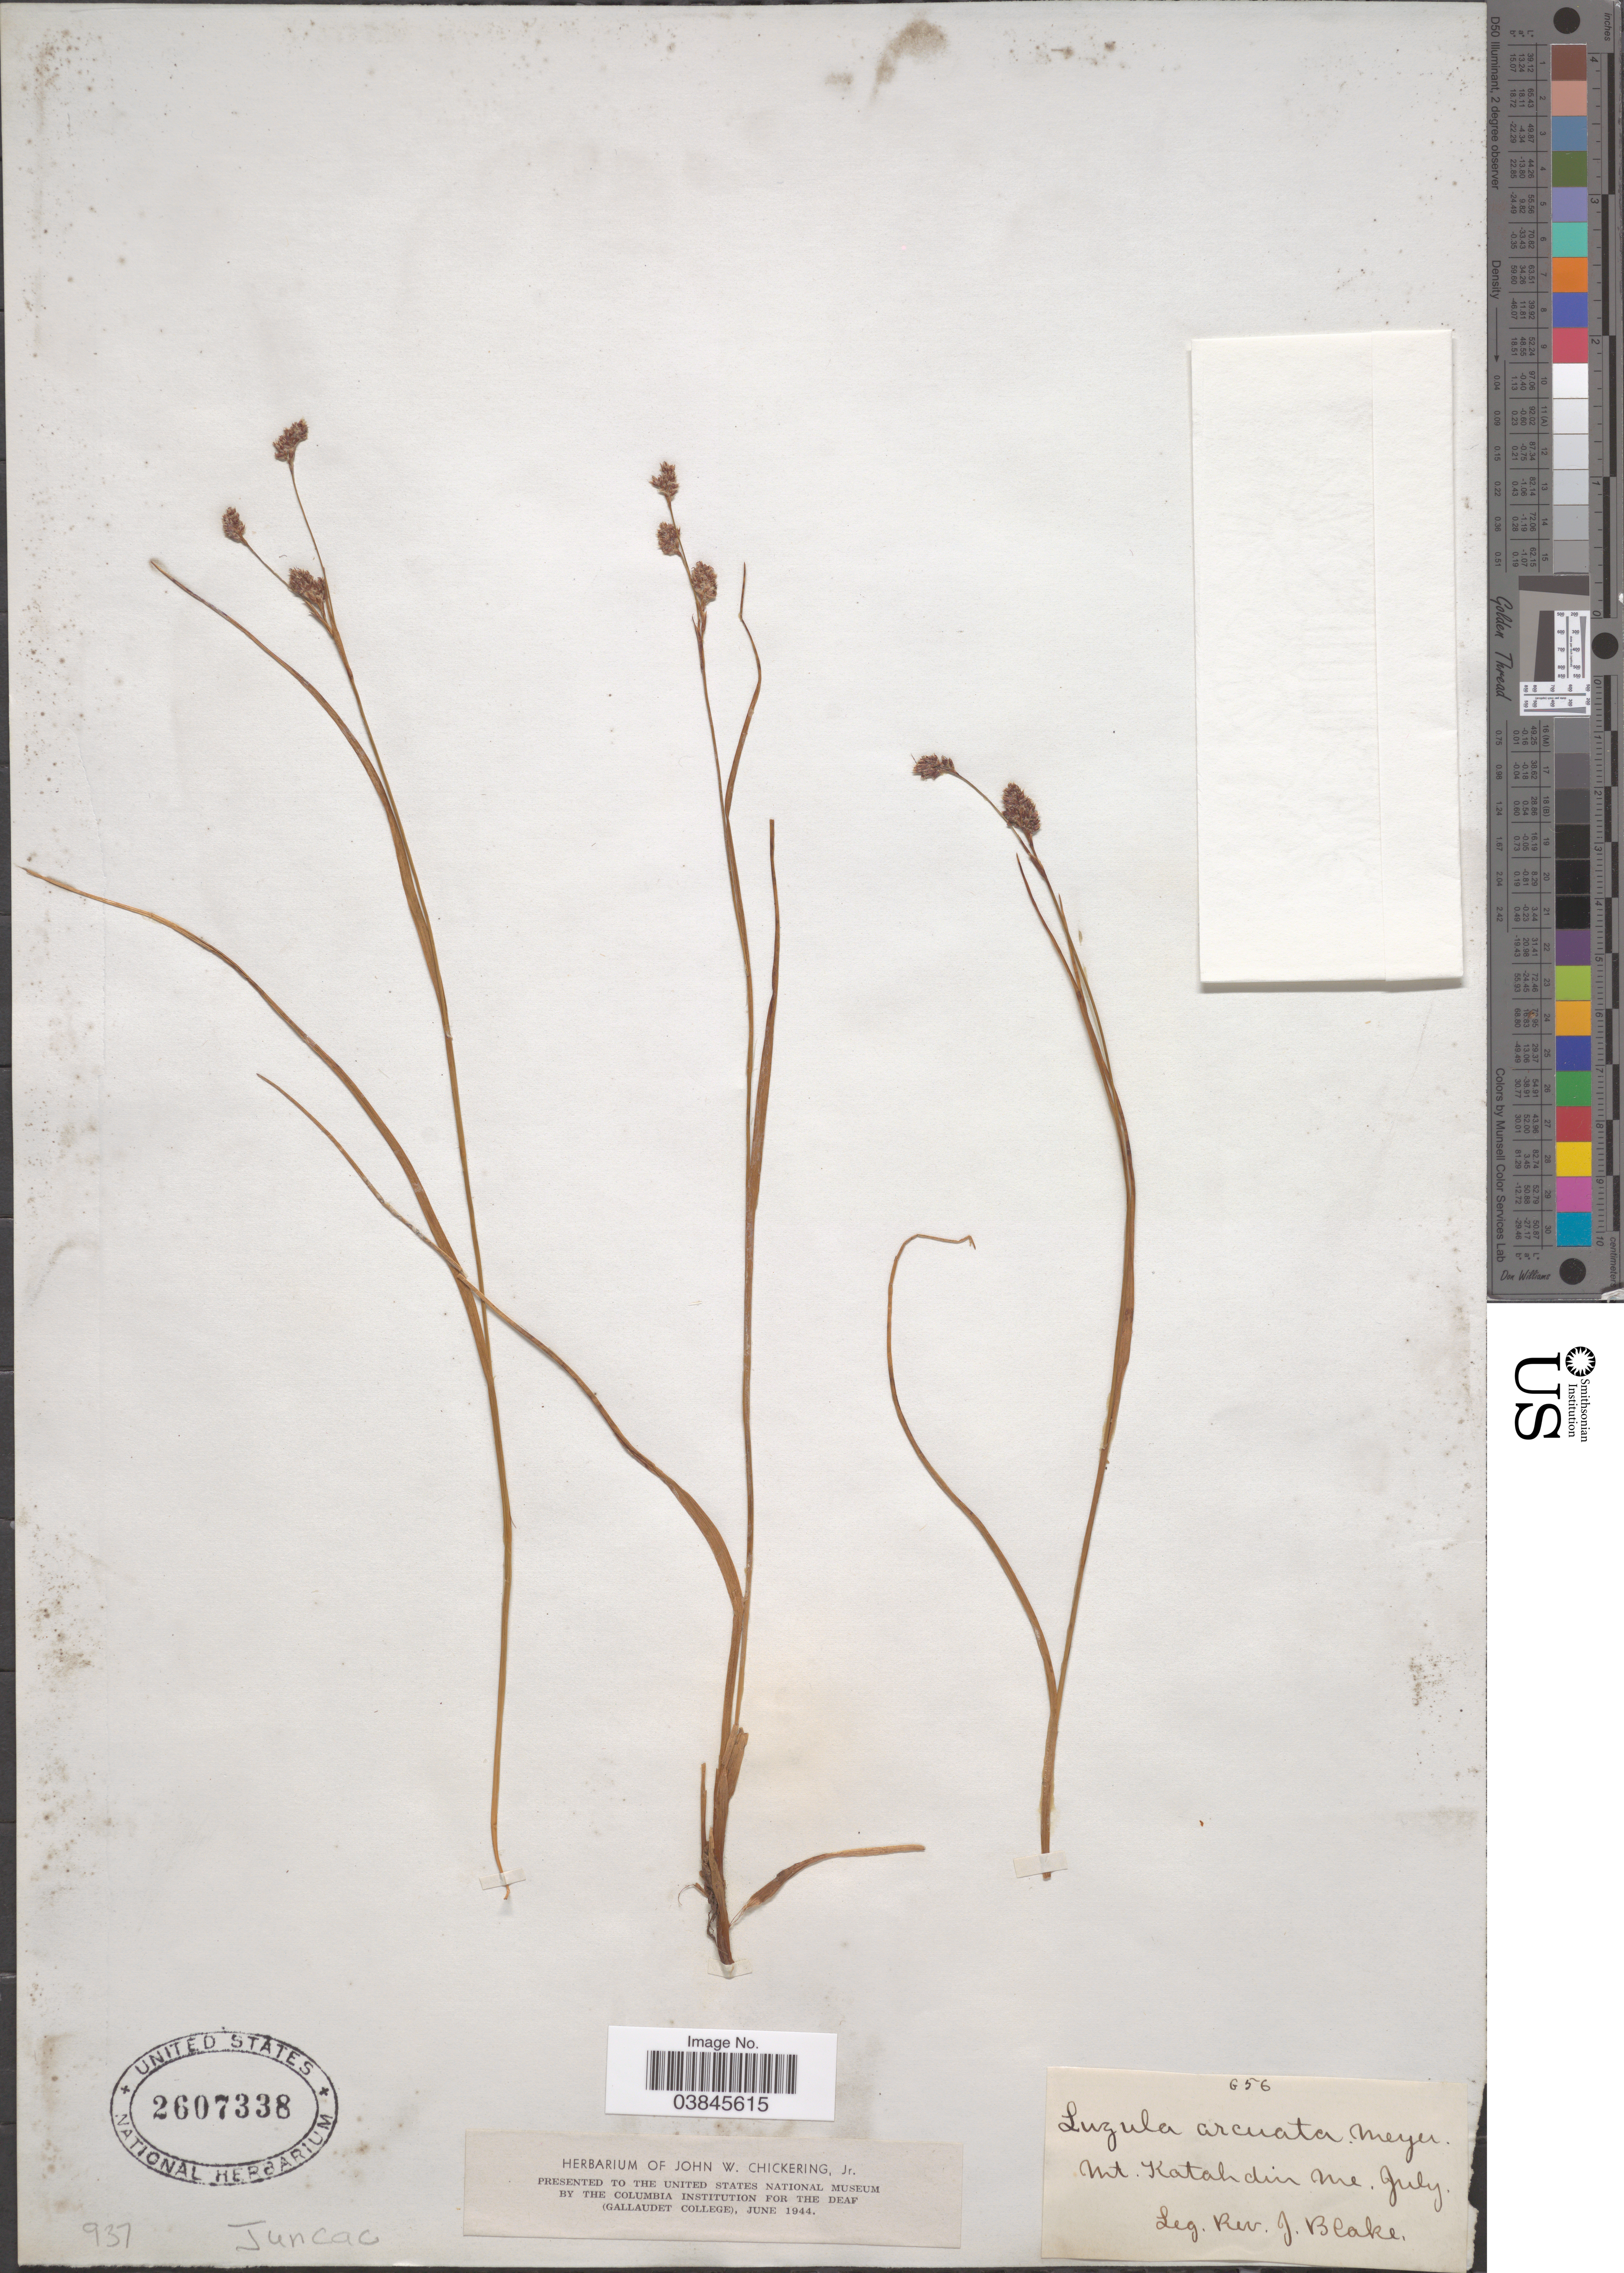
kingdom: Plantae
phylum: Tracheophyta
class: Liliopsida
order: Poales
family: Juncaceae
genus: Luzula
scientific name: Luzula confusa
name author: Lindeb.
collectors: J. Blake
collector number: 656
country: United States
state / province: Maine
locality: Mt. Katakdin.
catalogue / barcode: US 2607338